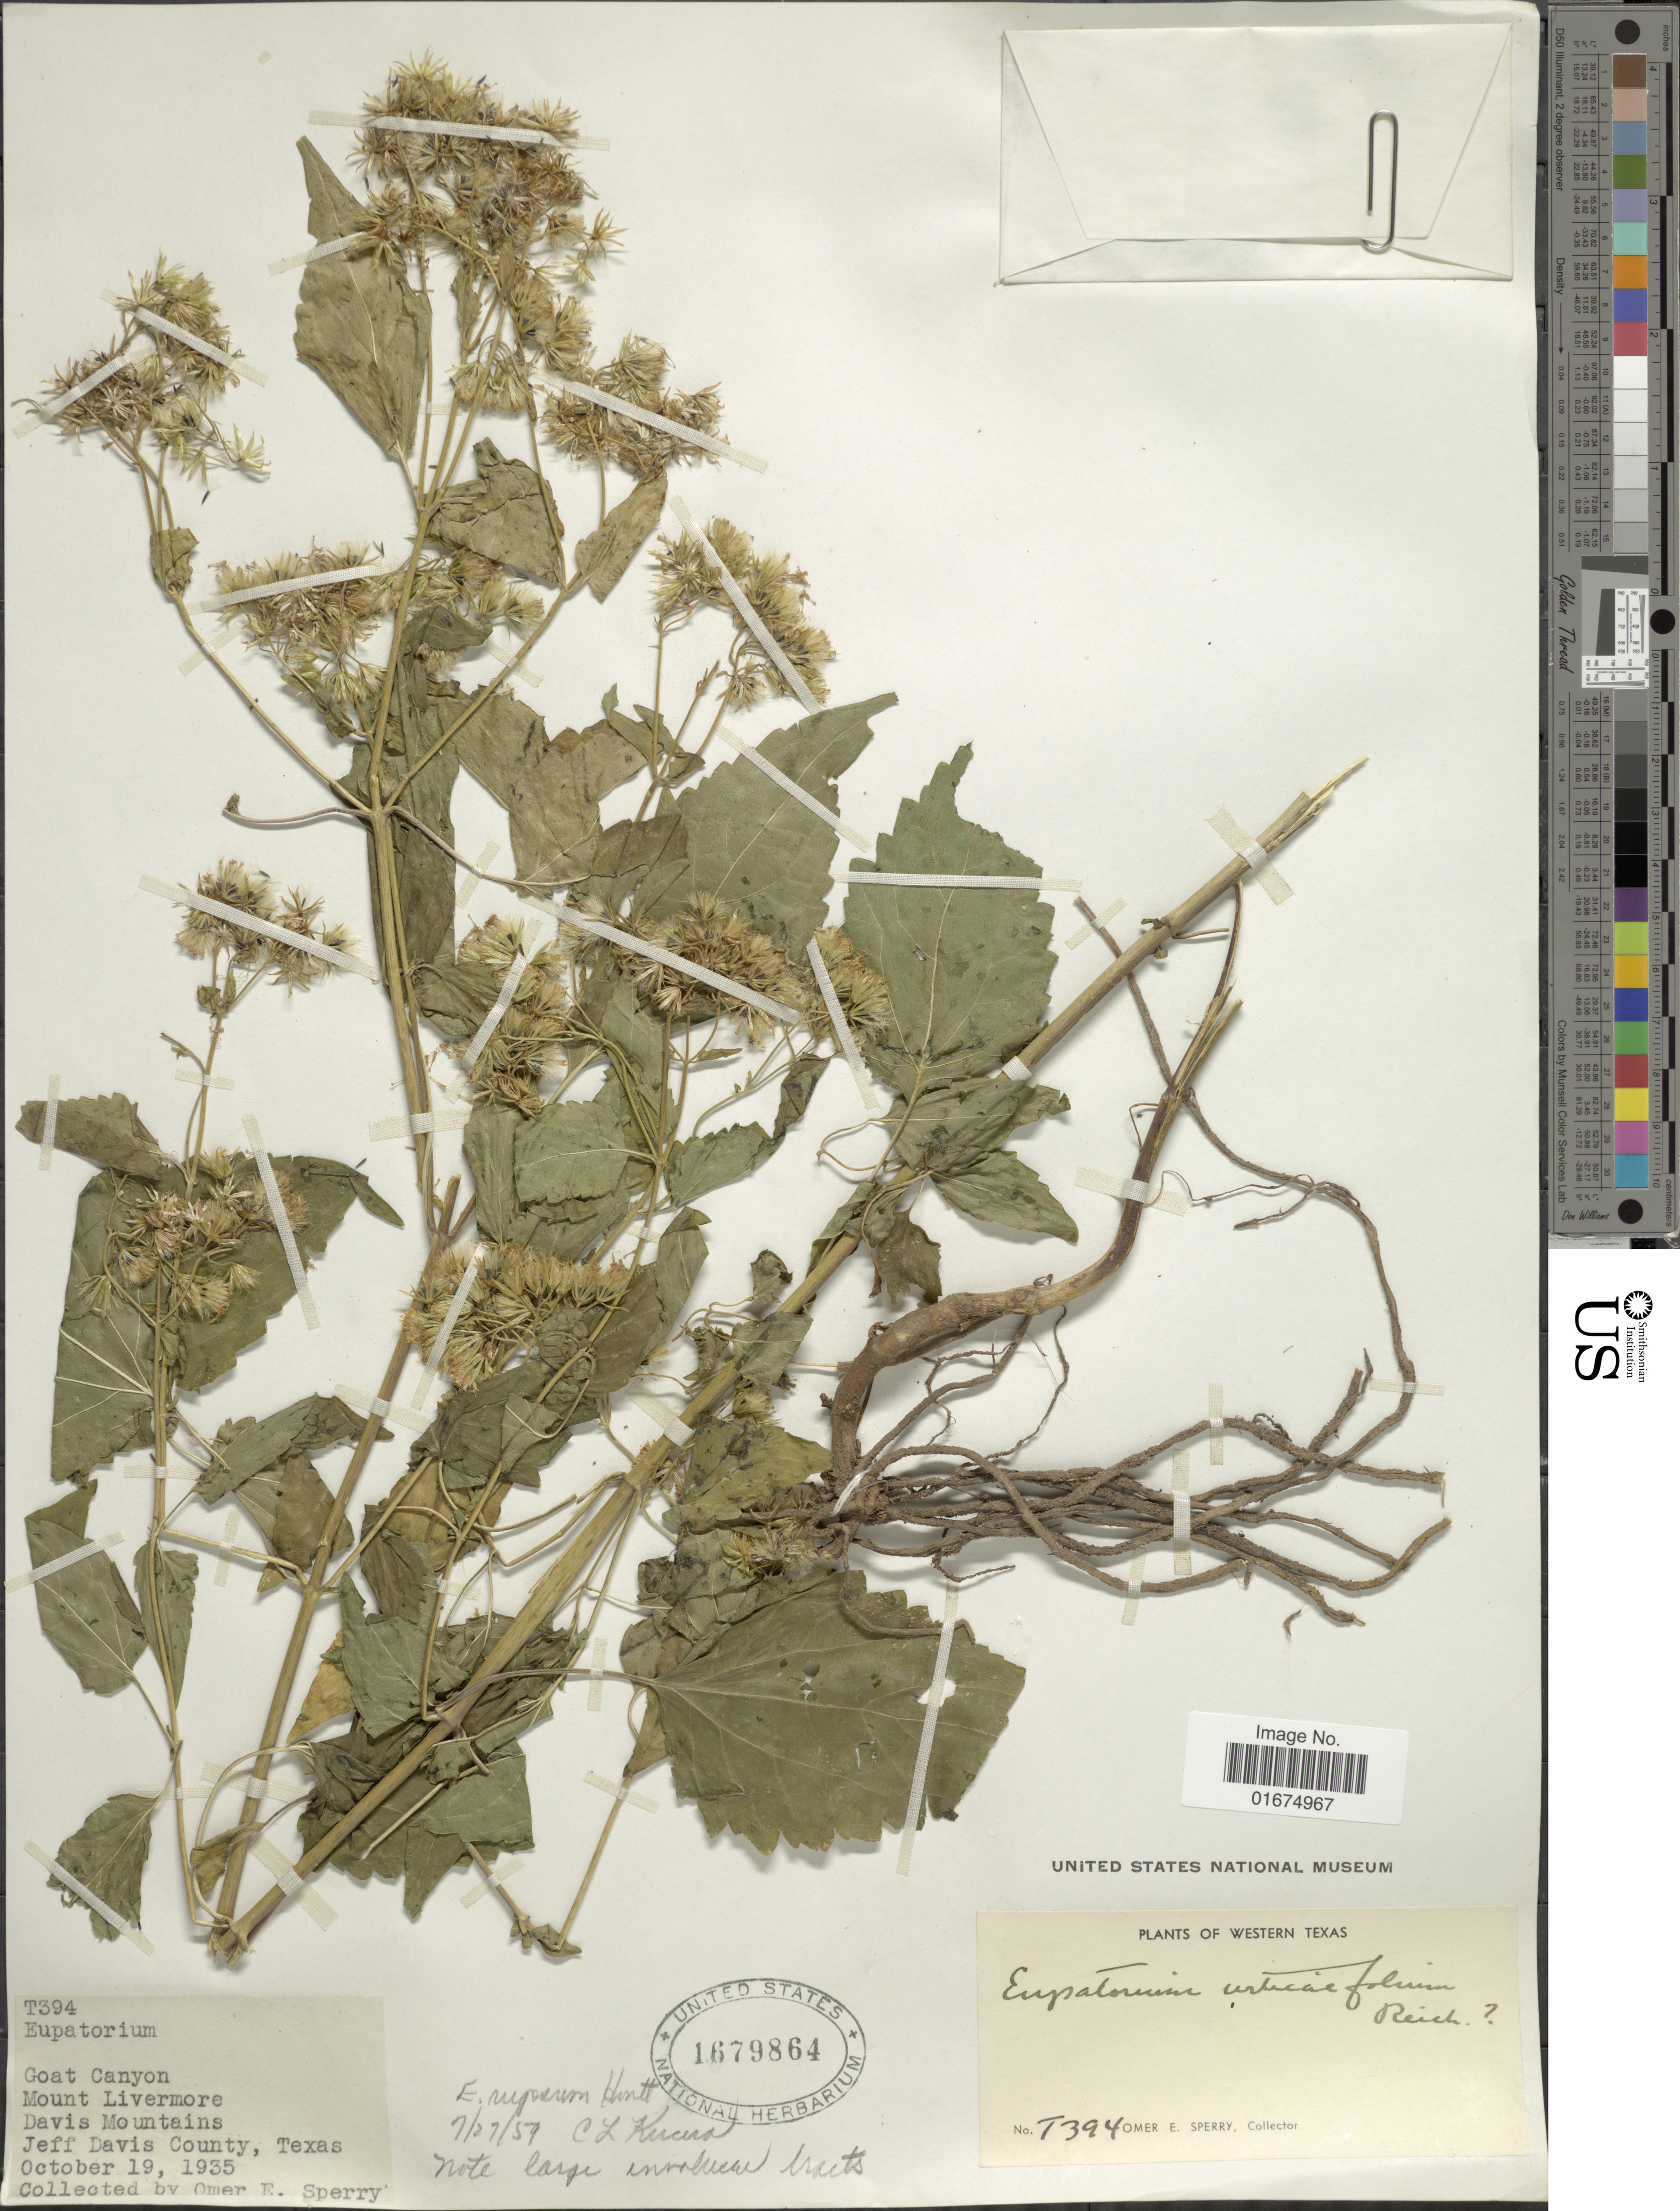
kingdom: Plantae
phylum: Tracheophyta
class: Magnoliopsida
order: Asterales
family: Asteraceae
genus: Ageratina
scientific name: Ageratina altissima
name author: (L.) R.M. King & H. Rob.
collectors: O. E. Sperry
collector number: T394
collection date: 1935-10-19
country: United States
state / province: Texas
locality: Western Texas, Goat Canyon, Mount Livermore, Davis Mountains, Jeff Davis County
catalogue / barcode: US 1679864